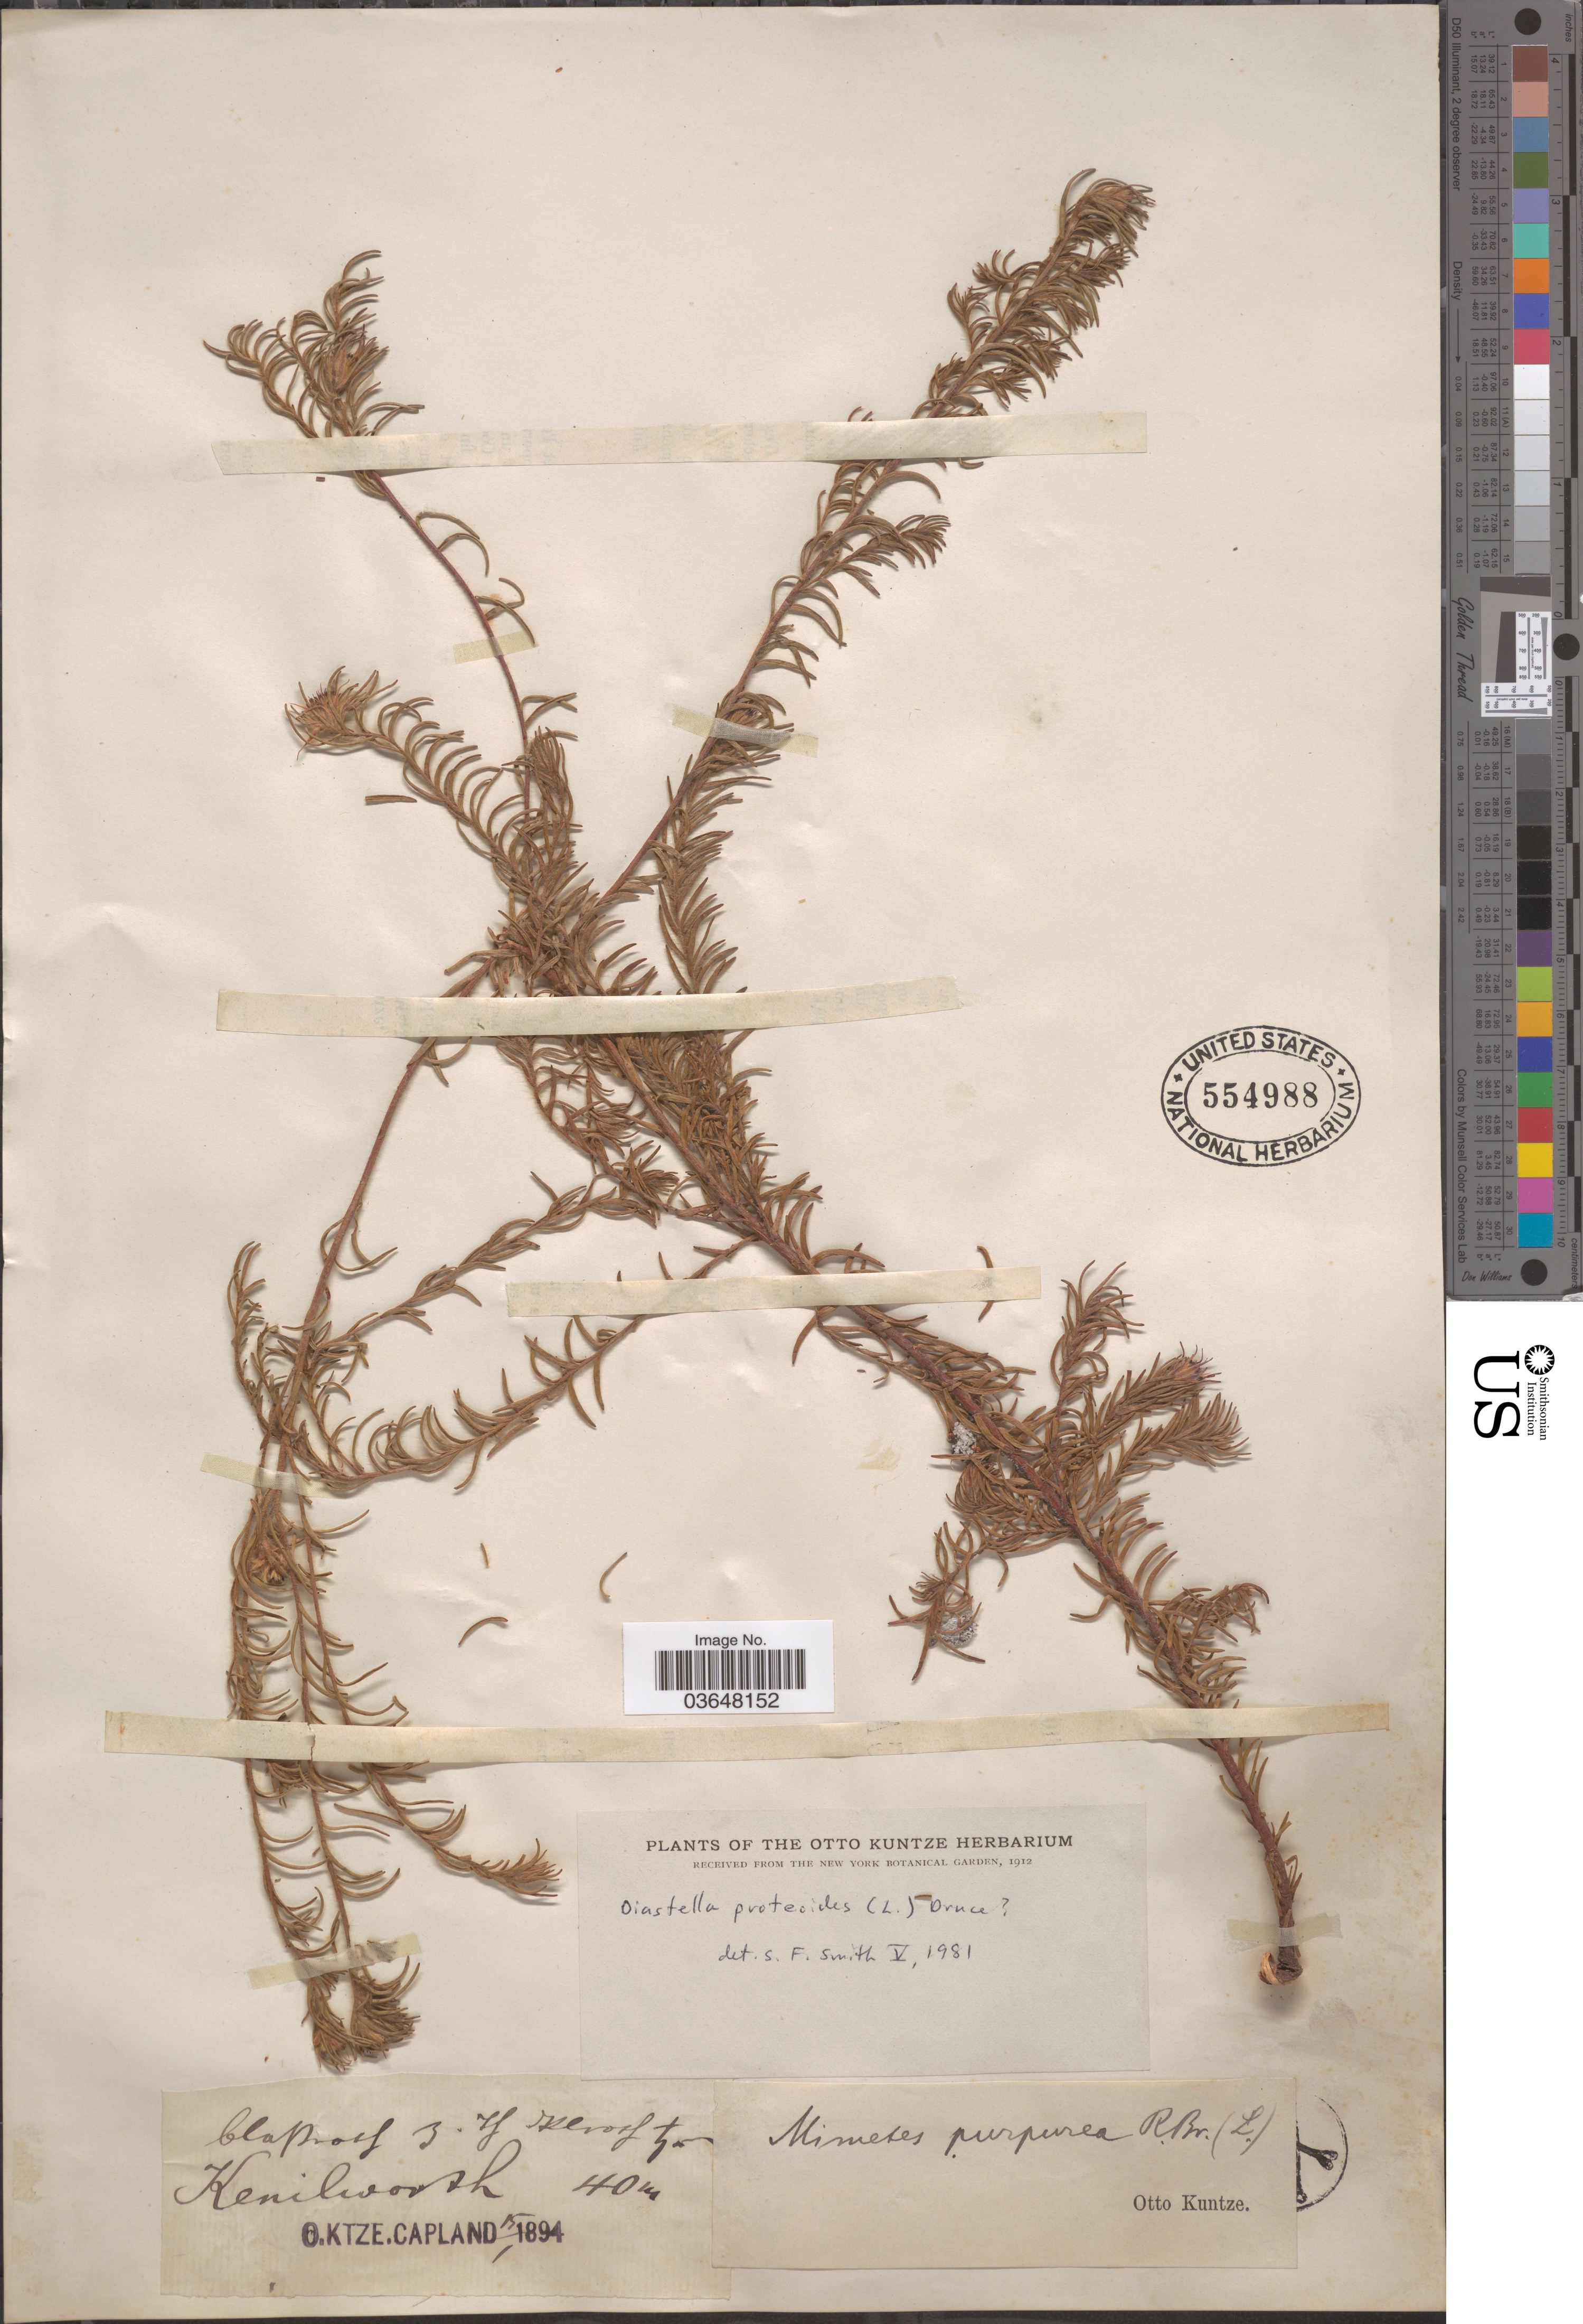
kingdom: Plantae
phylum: Tracheophyta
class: Magnoliopsida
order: Proteales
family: Proteaceae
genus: Diastella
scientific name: Diastella proteoides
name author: (L.) Druce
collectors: C.E.O. Kuntze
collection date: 1894-01-15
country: South Africa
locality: Kenilworth. Capland.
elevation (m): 40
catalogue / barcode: US 554988